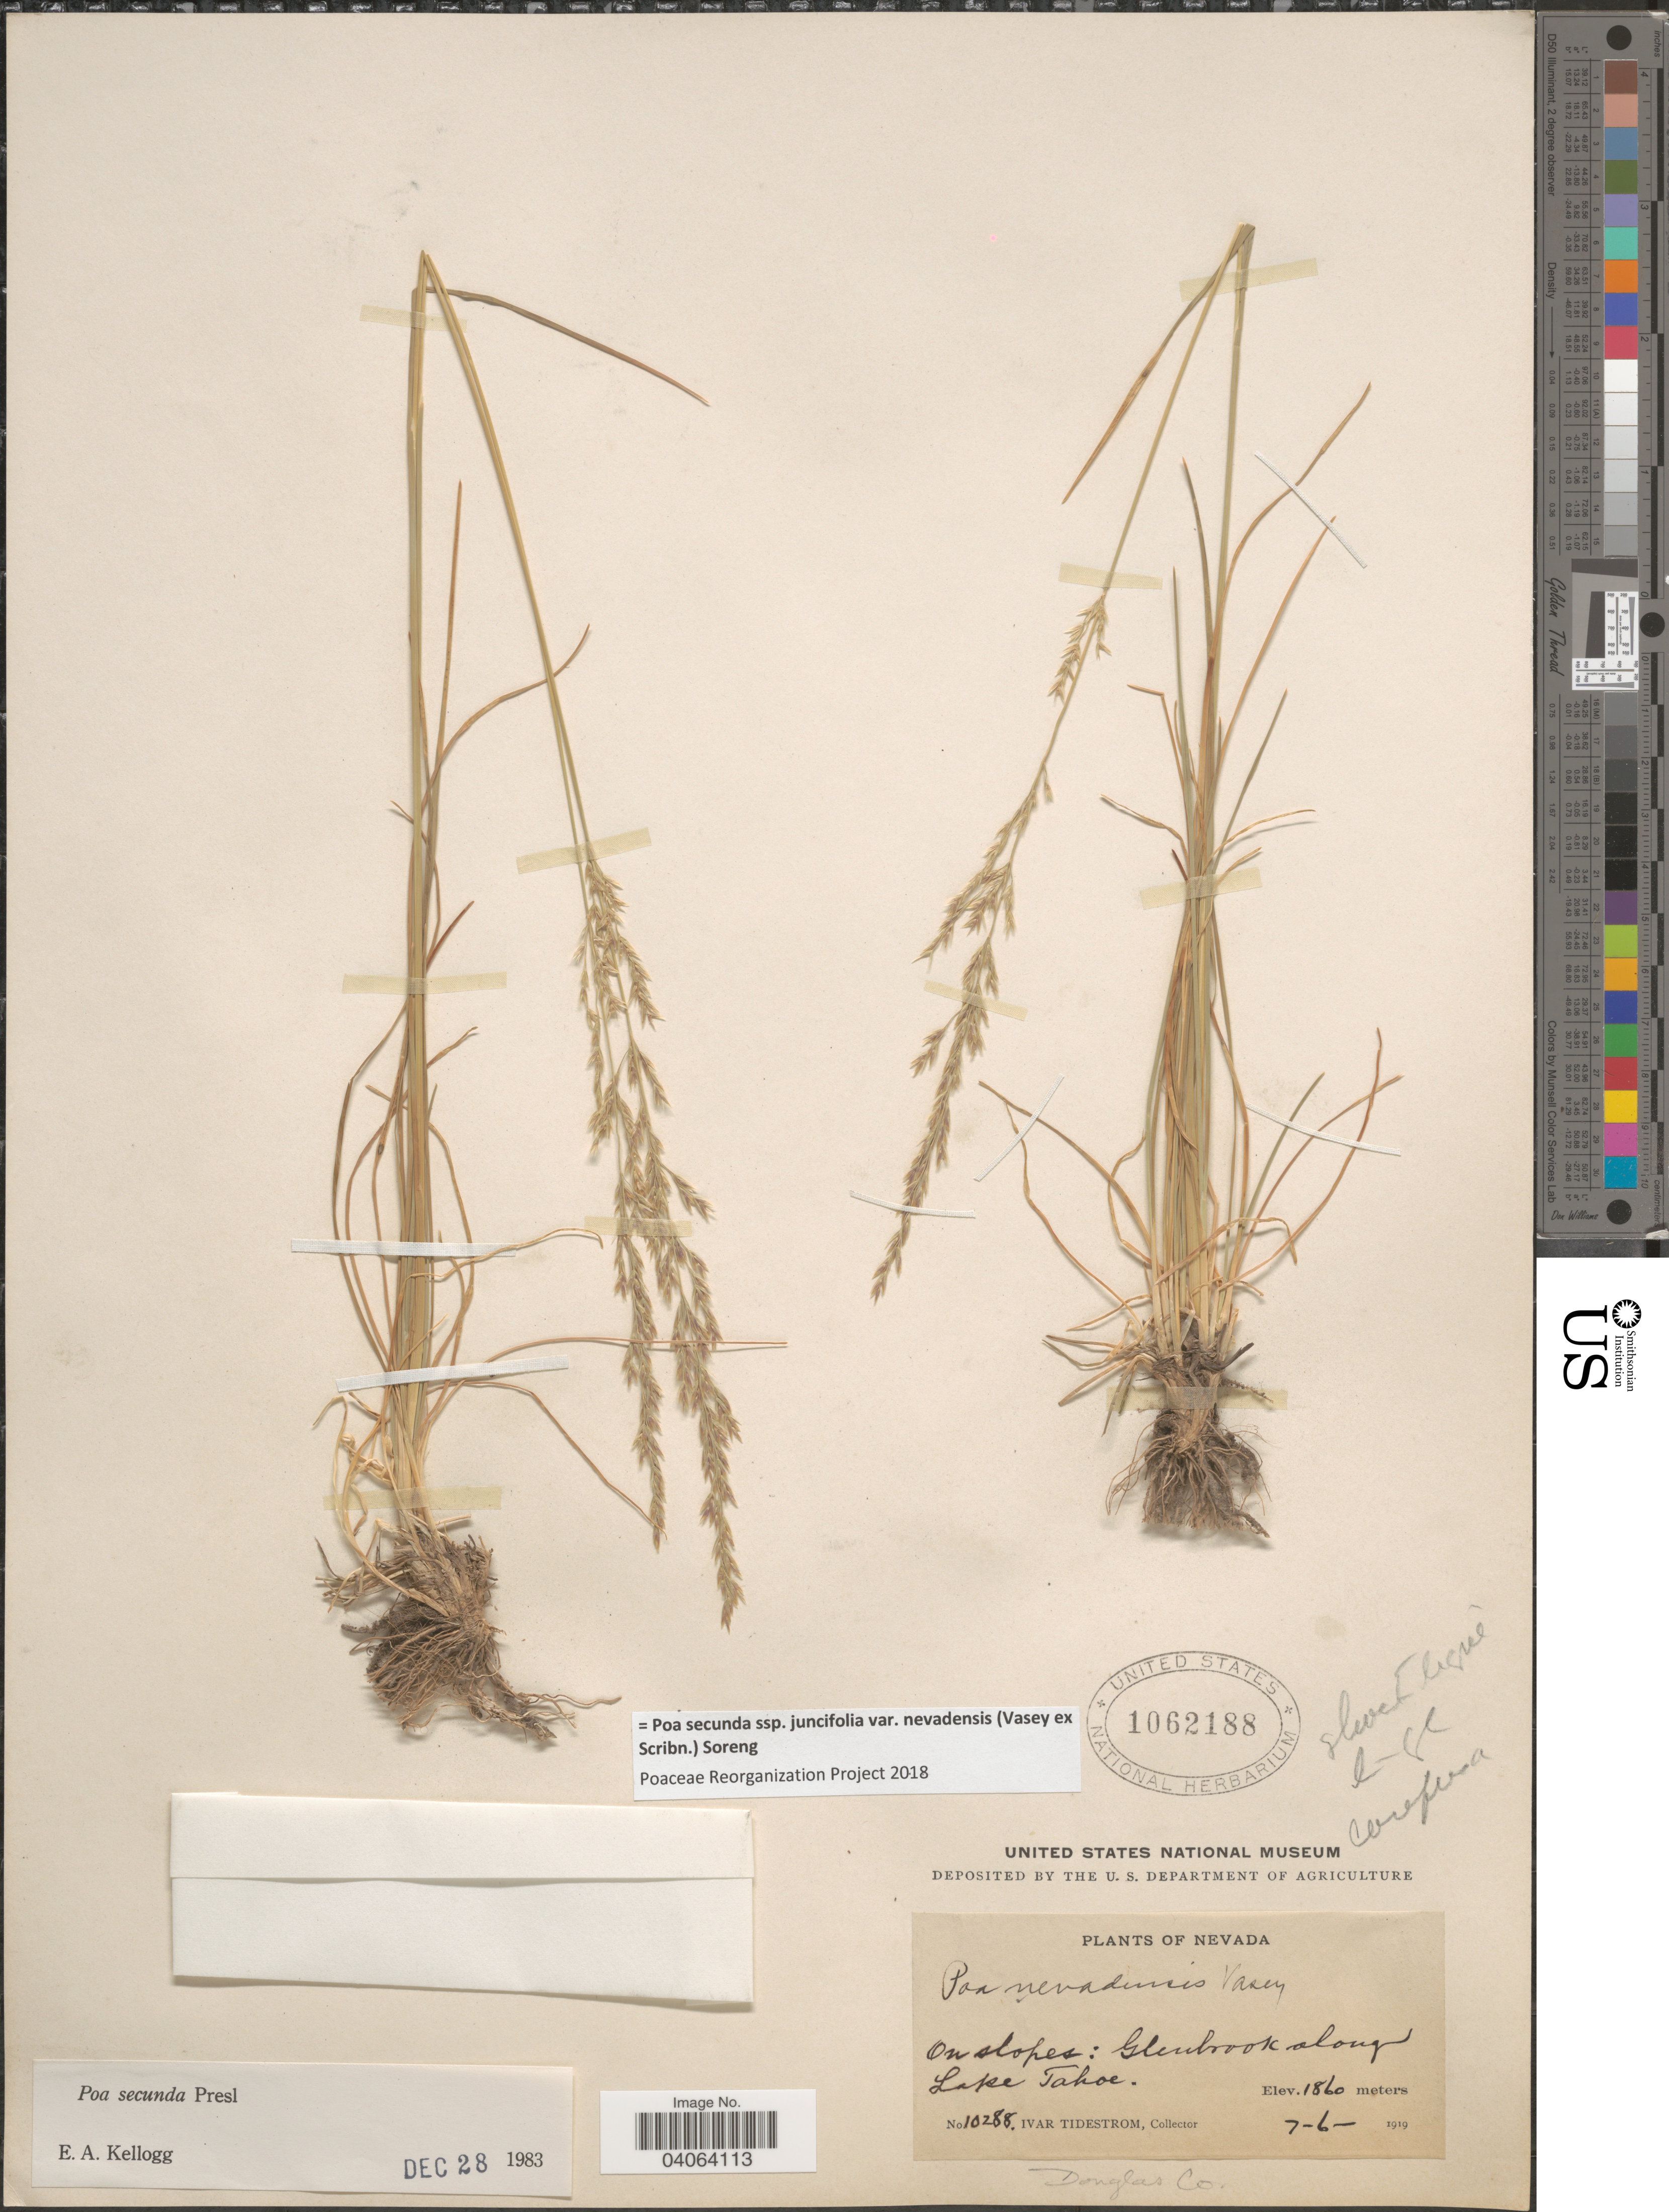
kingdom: Plantae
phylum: Tracheophyta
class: Liliopsida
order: Poales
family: Poaceae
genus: Poa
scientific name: Poa secunda subsp. juncifolia var. nevadensis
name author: (Vasey ex Scribn.) Soreng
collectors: I. F. Tidestrom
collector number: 10288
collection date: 1919-07-06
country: United States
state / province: Nevada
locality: On slopes: Glenbrook along Lake Tahoe. Douglas Co.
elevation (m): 1860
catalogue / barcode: US 1062188